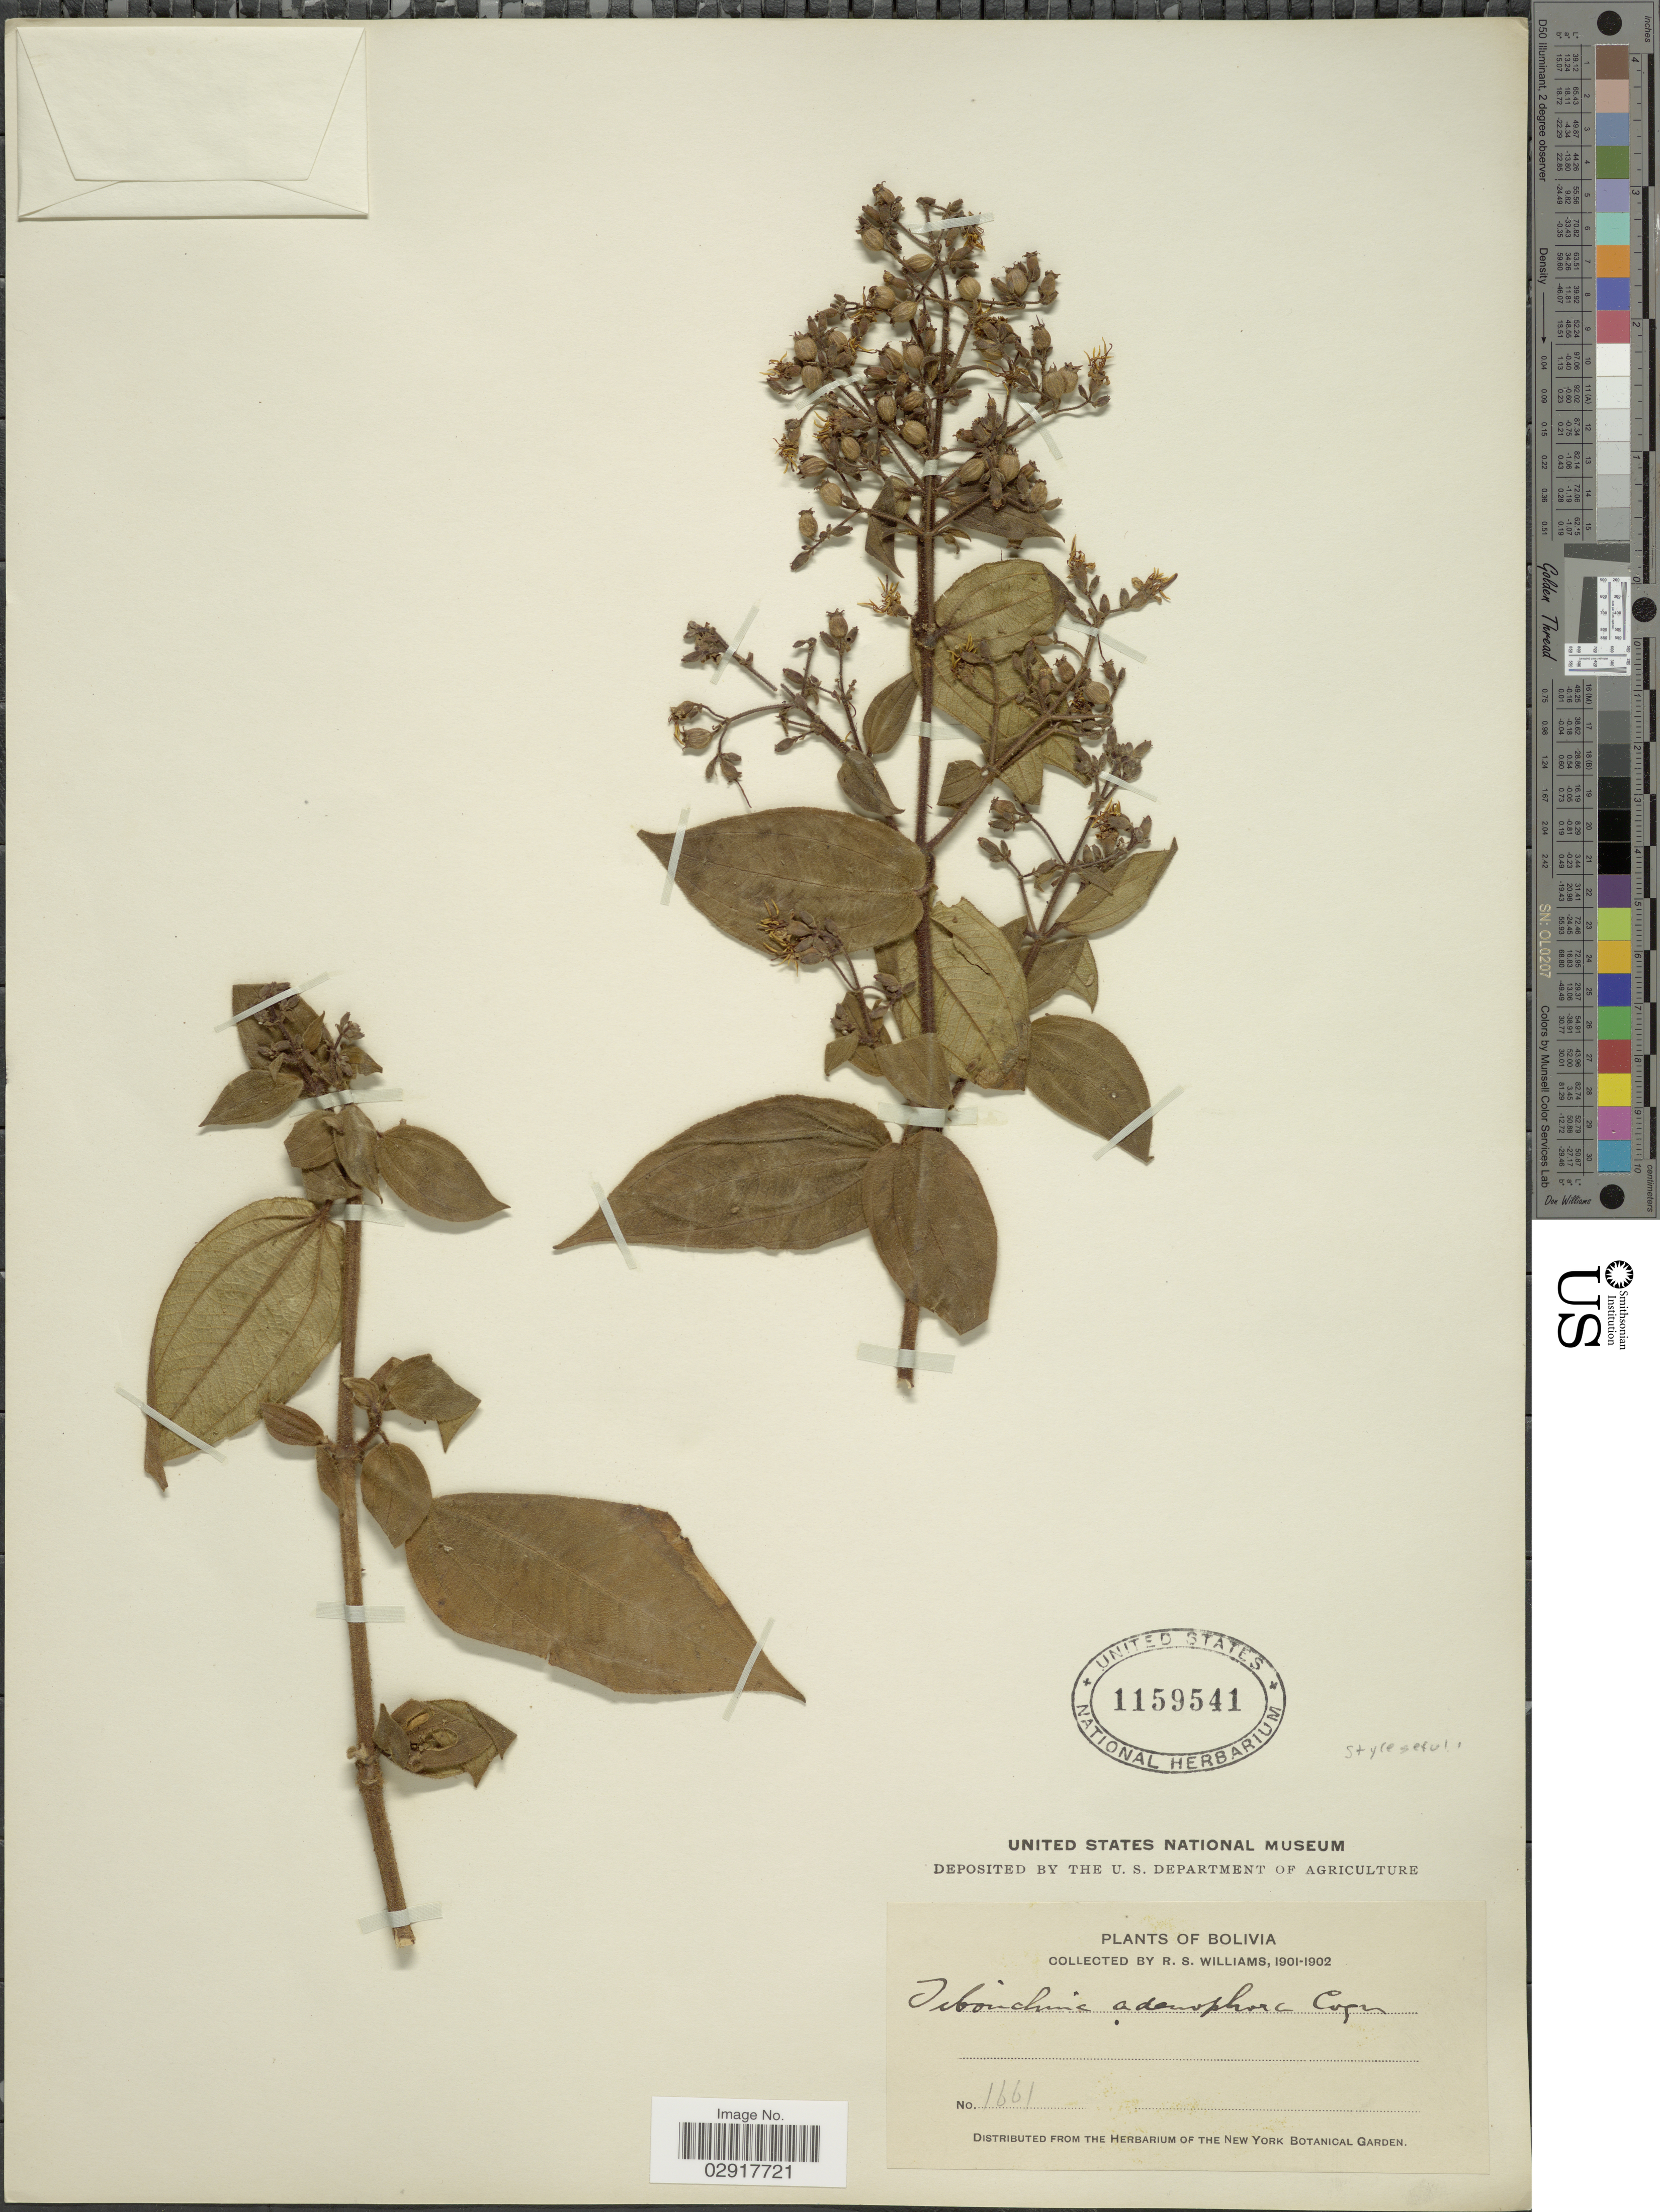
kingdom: Plantae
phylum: Tracheophyta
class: Magnoliopsida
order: Myrtales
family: Melastomataceae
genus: Chaetogastra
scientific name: Chaetogastra adenophora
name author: (Naudin) P.J.F. Guim. & Michelang.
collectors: R. S. Williams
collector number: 1661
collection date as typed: Sep. 25, '02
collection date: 1902-09-25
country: Bolivia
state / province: La Páz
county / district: Larecaja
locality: Tolapampa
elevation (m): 3048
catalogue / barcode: US 1159541